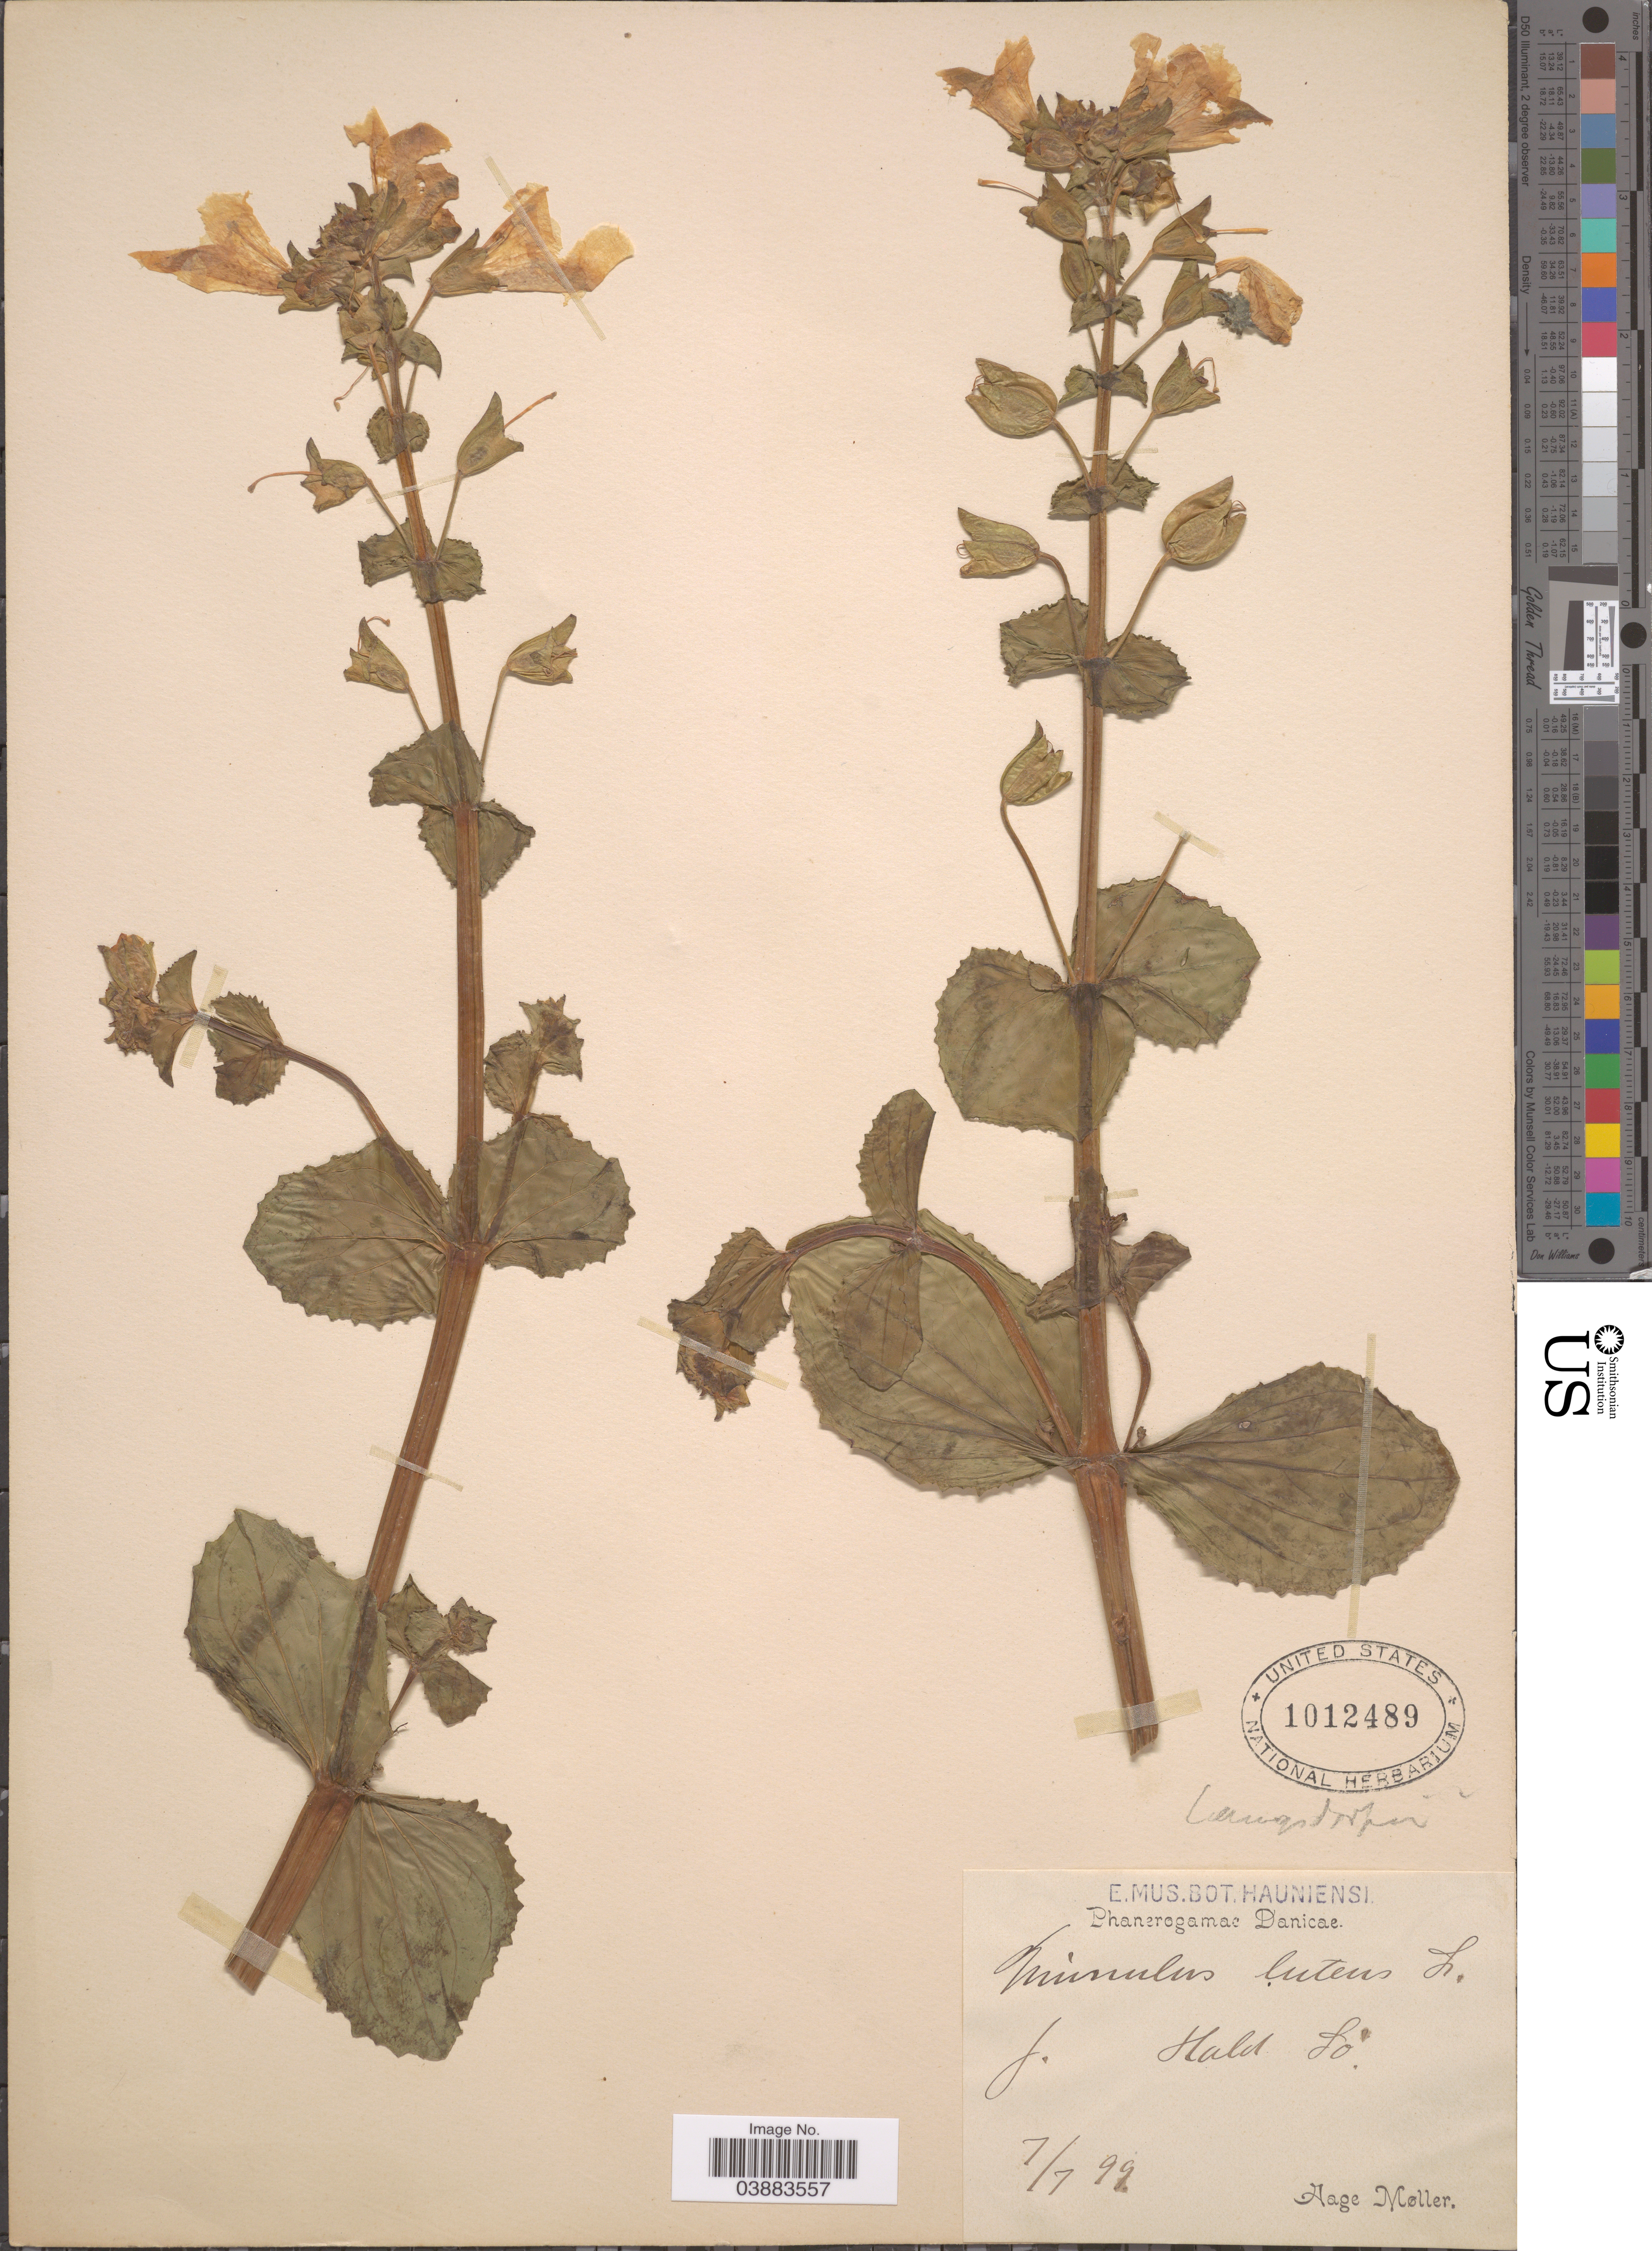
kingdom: Plantae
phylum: Tracheophyta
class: Magnoliopsida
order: Lamiales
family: Phrymaceae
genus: Mimulus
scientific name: Mimulus langsdorffii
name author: Donn & Sims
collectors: A. Møller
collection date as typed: Transcribed d/m/y: 7/7/99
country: Denmark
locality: Danicae. J. Hald So.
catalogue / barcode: US 1012489